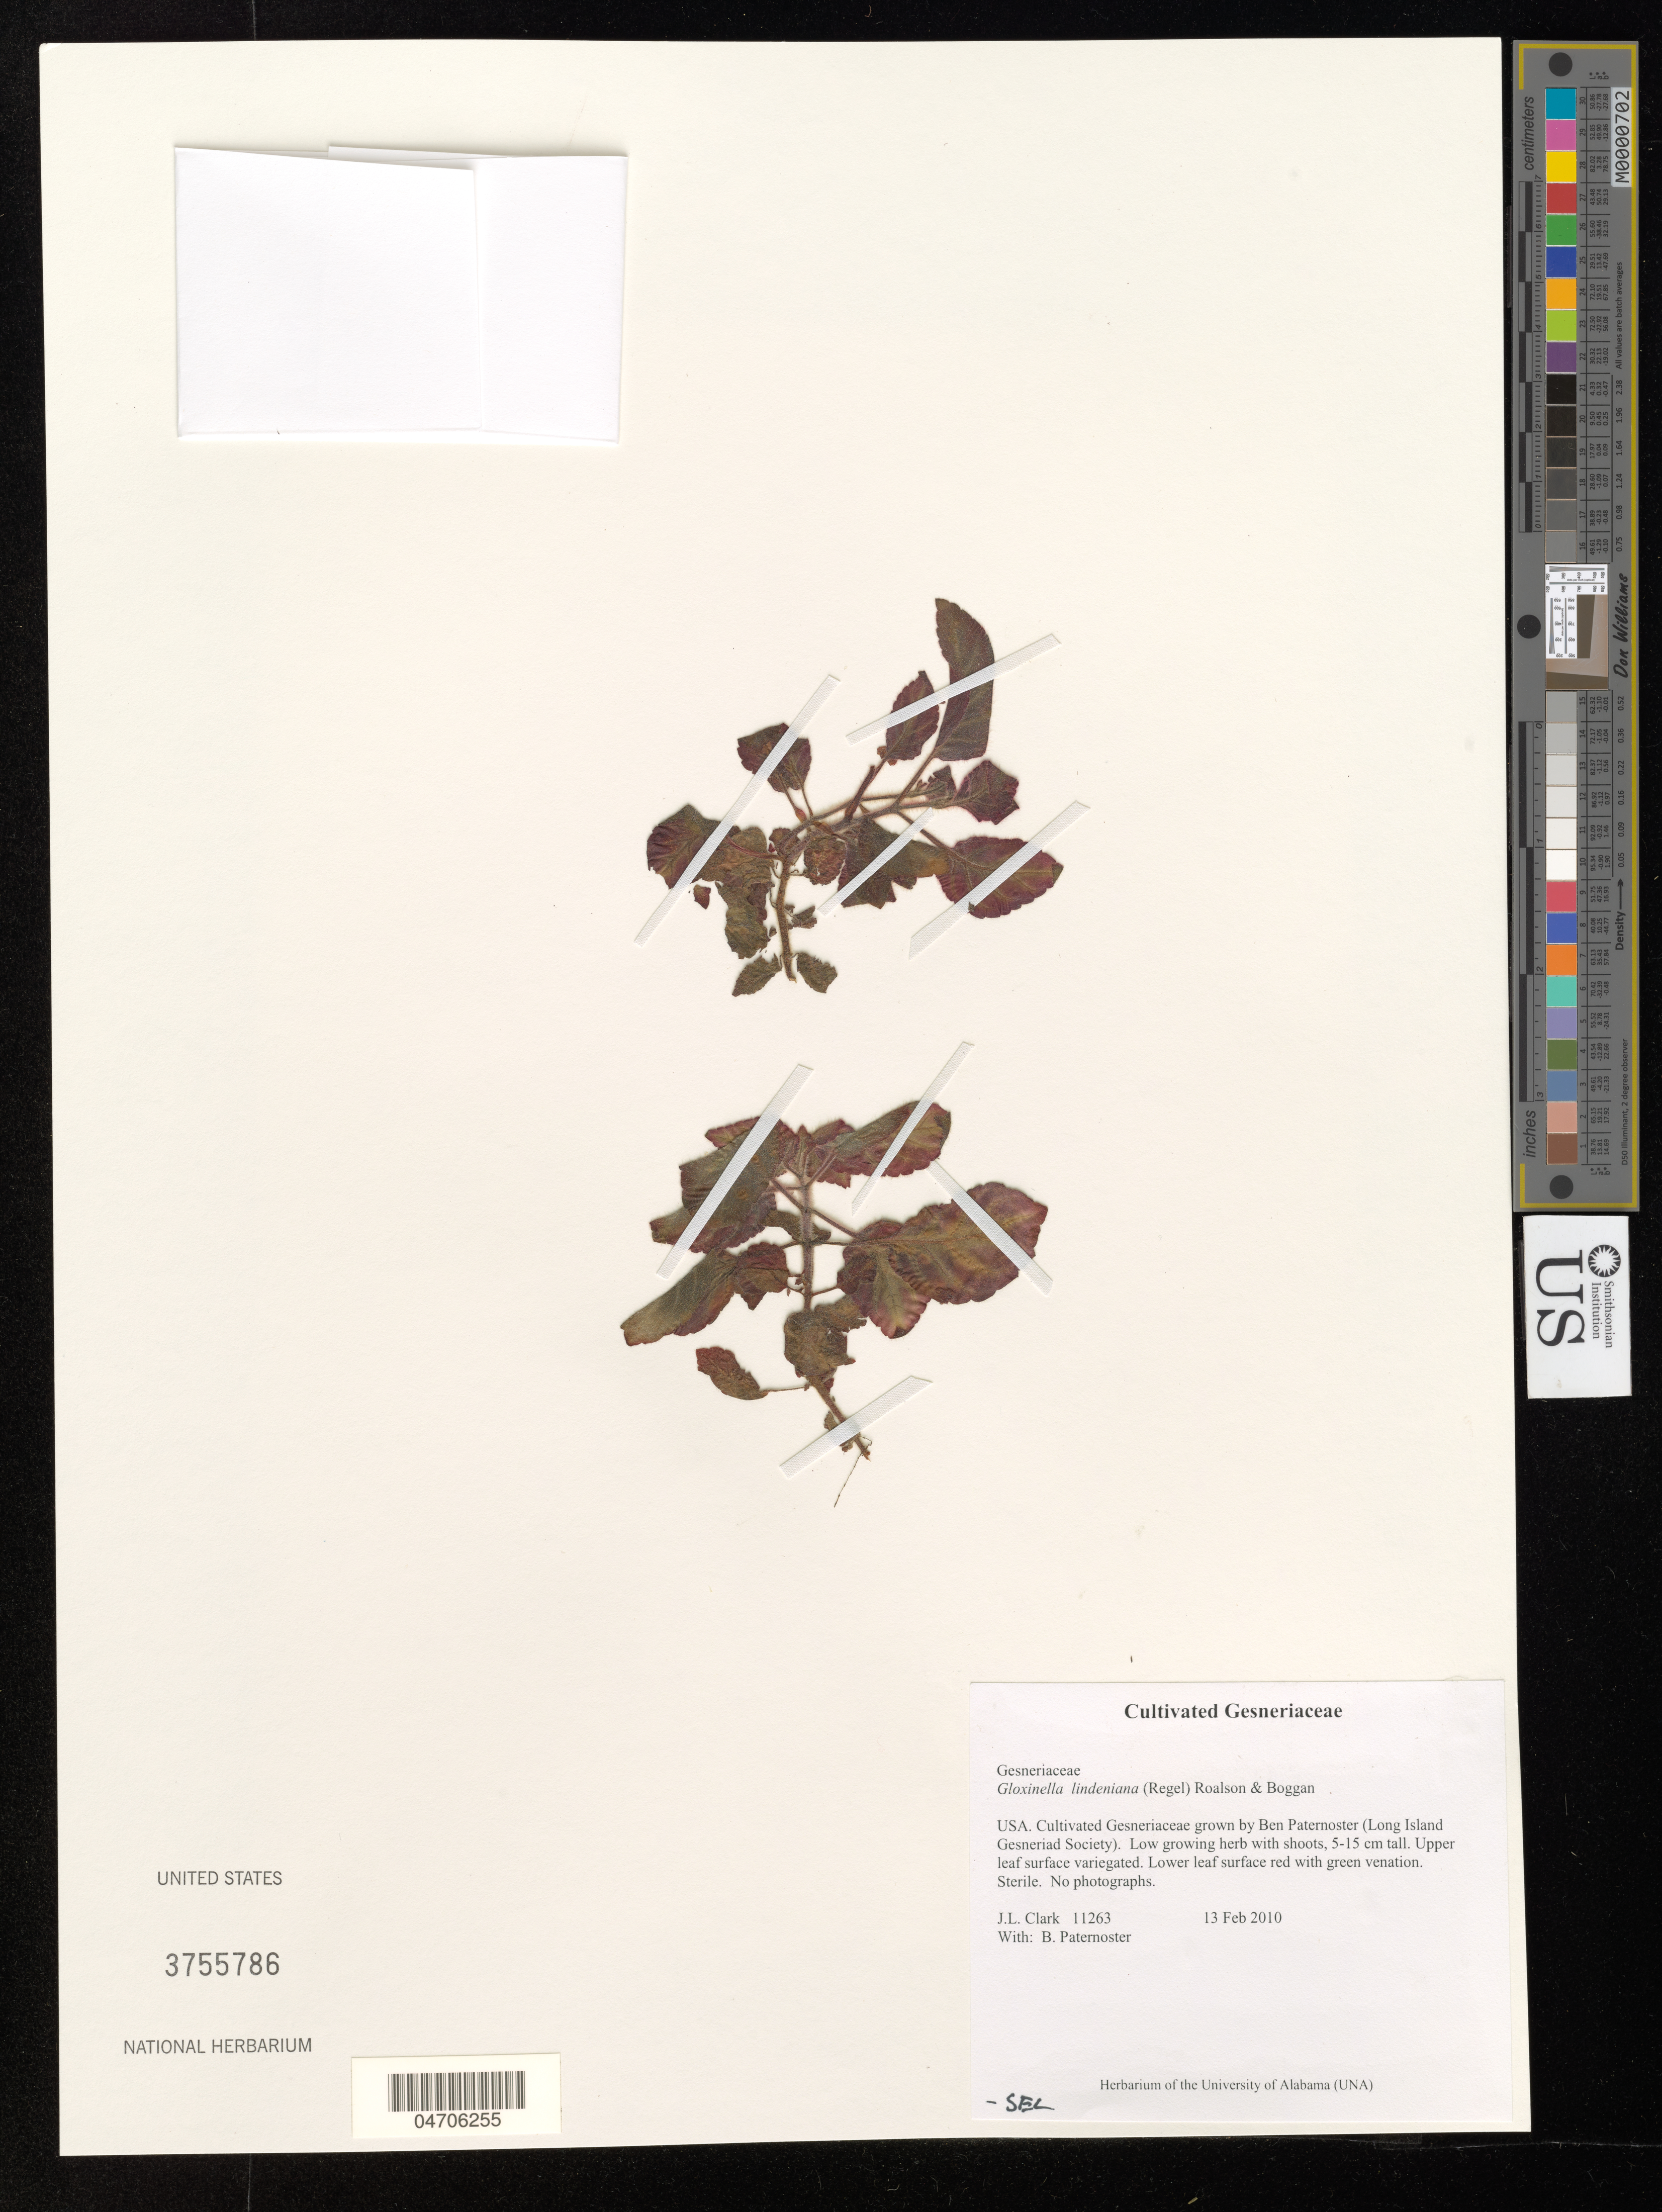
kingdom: Plantae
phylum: Tracheophyta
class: Magnoliopsida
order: Lamiales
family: Gesneriaceae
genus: Gloxinella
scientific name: Gloxinella lindeniana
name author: (Regel) Roalson & Boggan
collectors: J. L. Clark & B. Paternoster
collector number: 11263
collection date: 2010-02-13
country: United States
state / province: New York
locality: Long Island Gesneriad Society.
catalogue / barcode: US 3755786